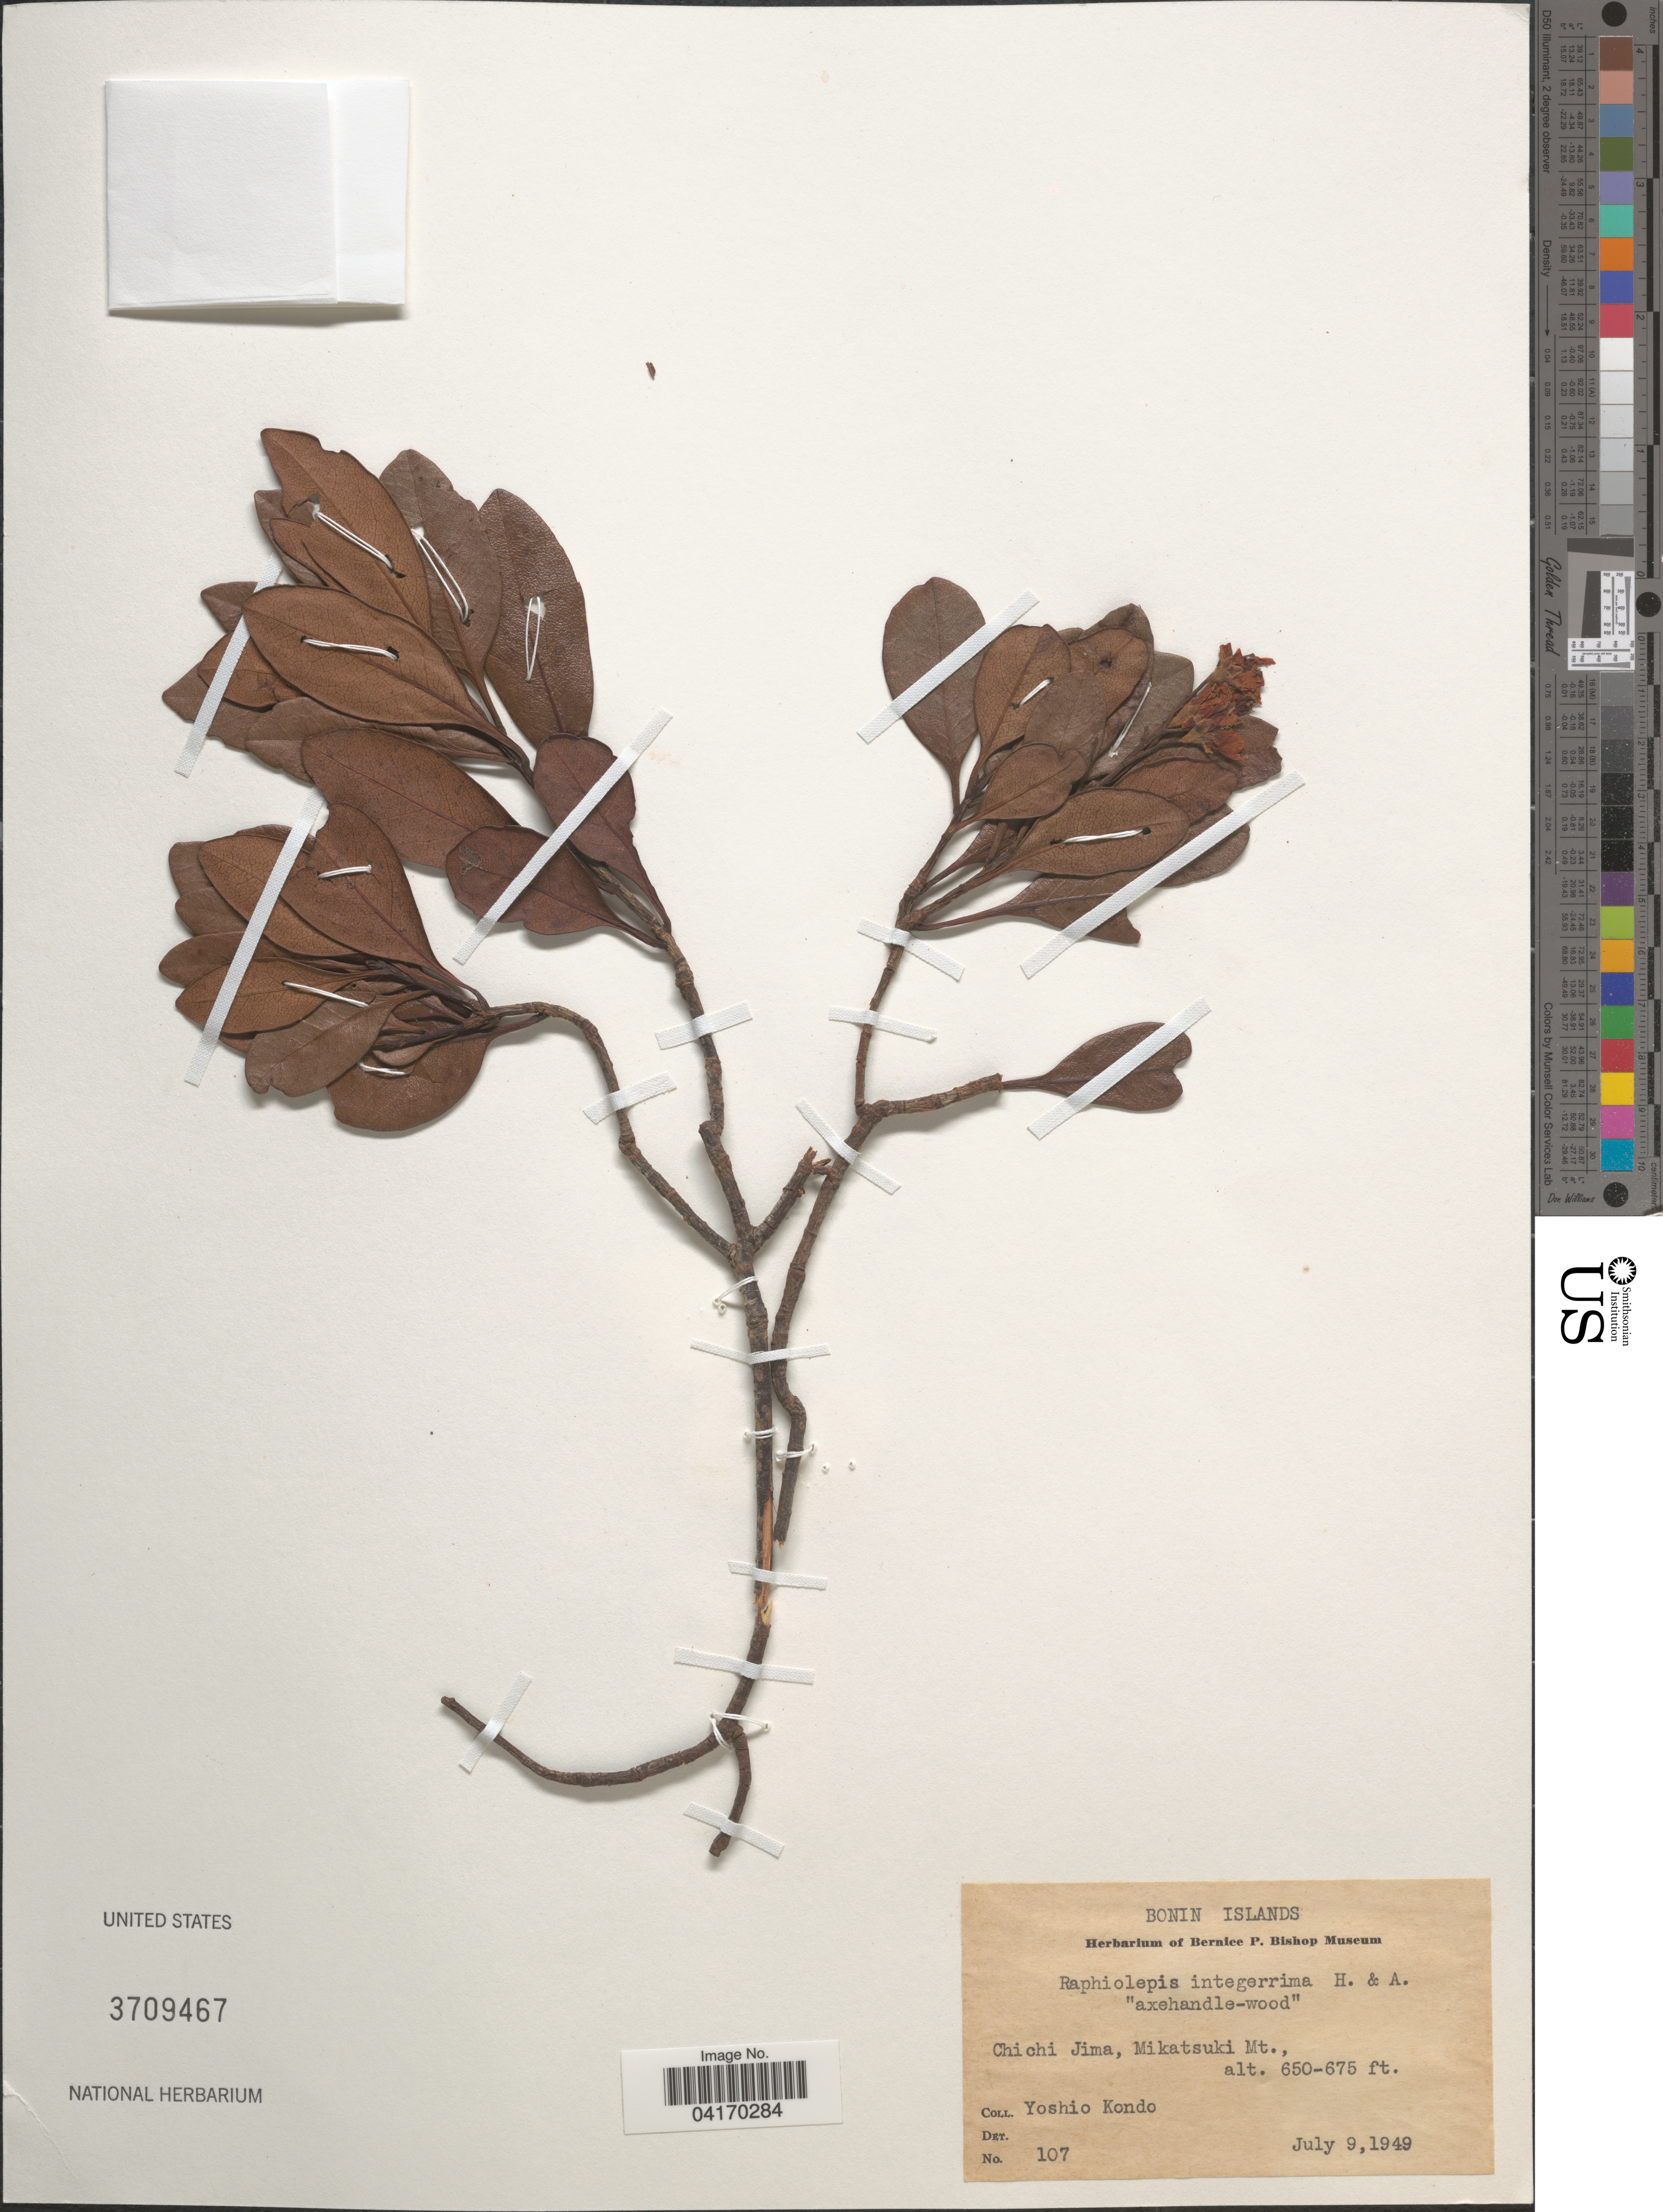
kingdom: Plantae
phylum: Tracheophyta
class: Magnoliopsida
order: Rosales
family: Rosaceae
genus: Rhaphiolepis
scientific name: Rhaphiolepis integerrima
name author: Hook. & Arn.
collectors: Y. Kondo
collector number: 107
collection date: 1949-07-09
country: Japan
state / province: Tokyo, Federal City of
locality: Bonin Islands. Chichi Jima, Mikatsuki Mt.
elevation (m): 198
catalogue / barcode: US 3709467